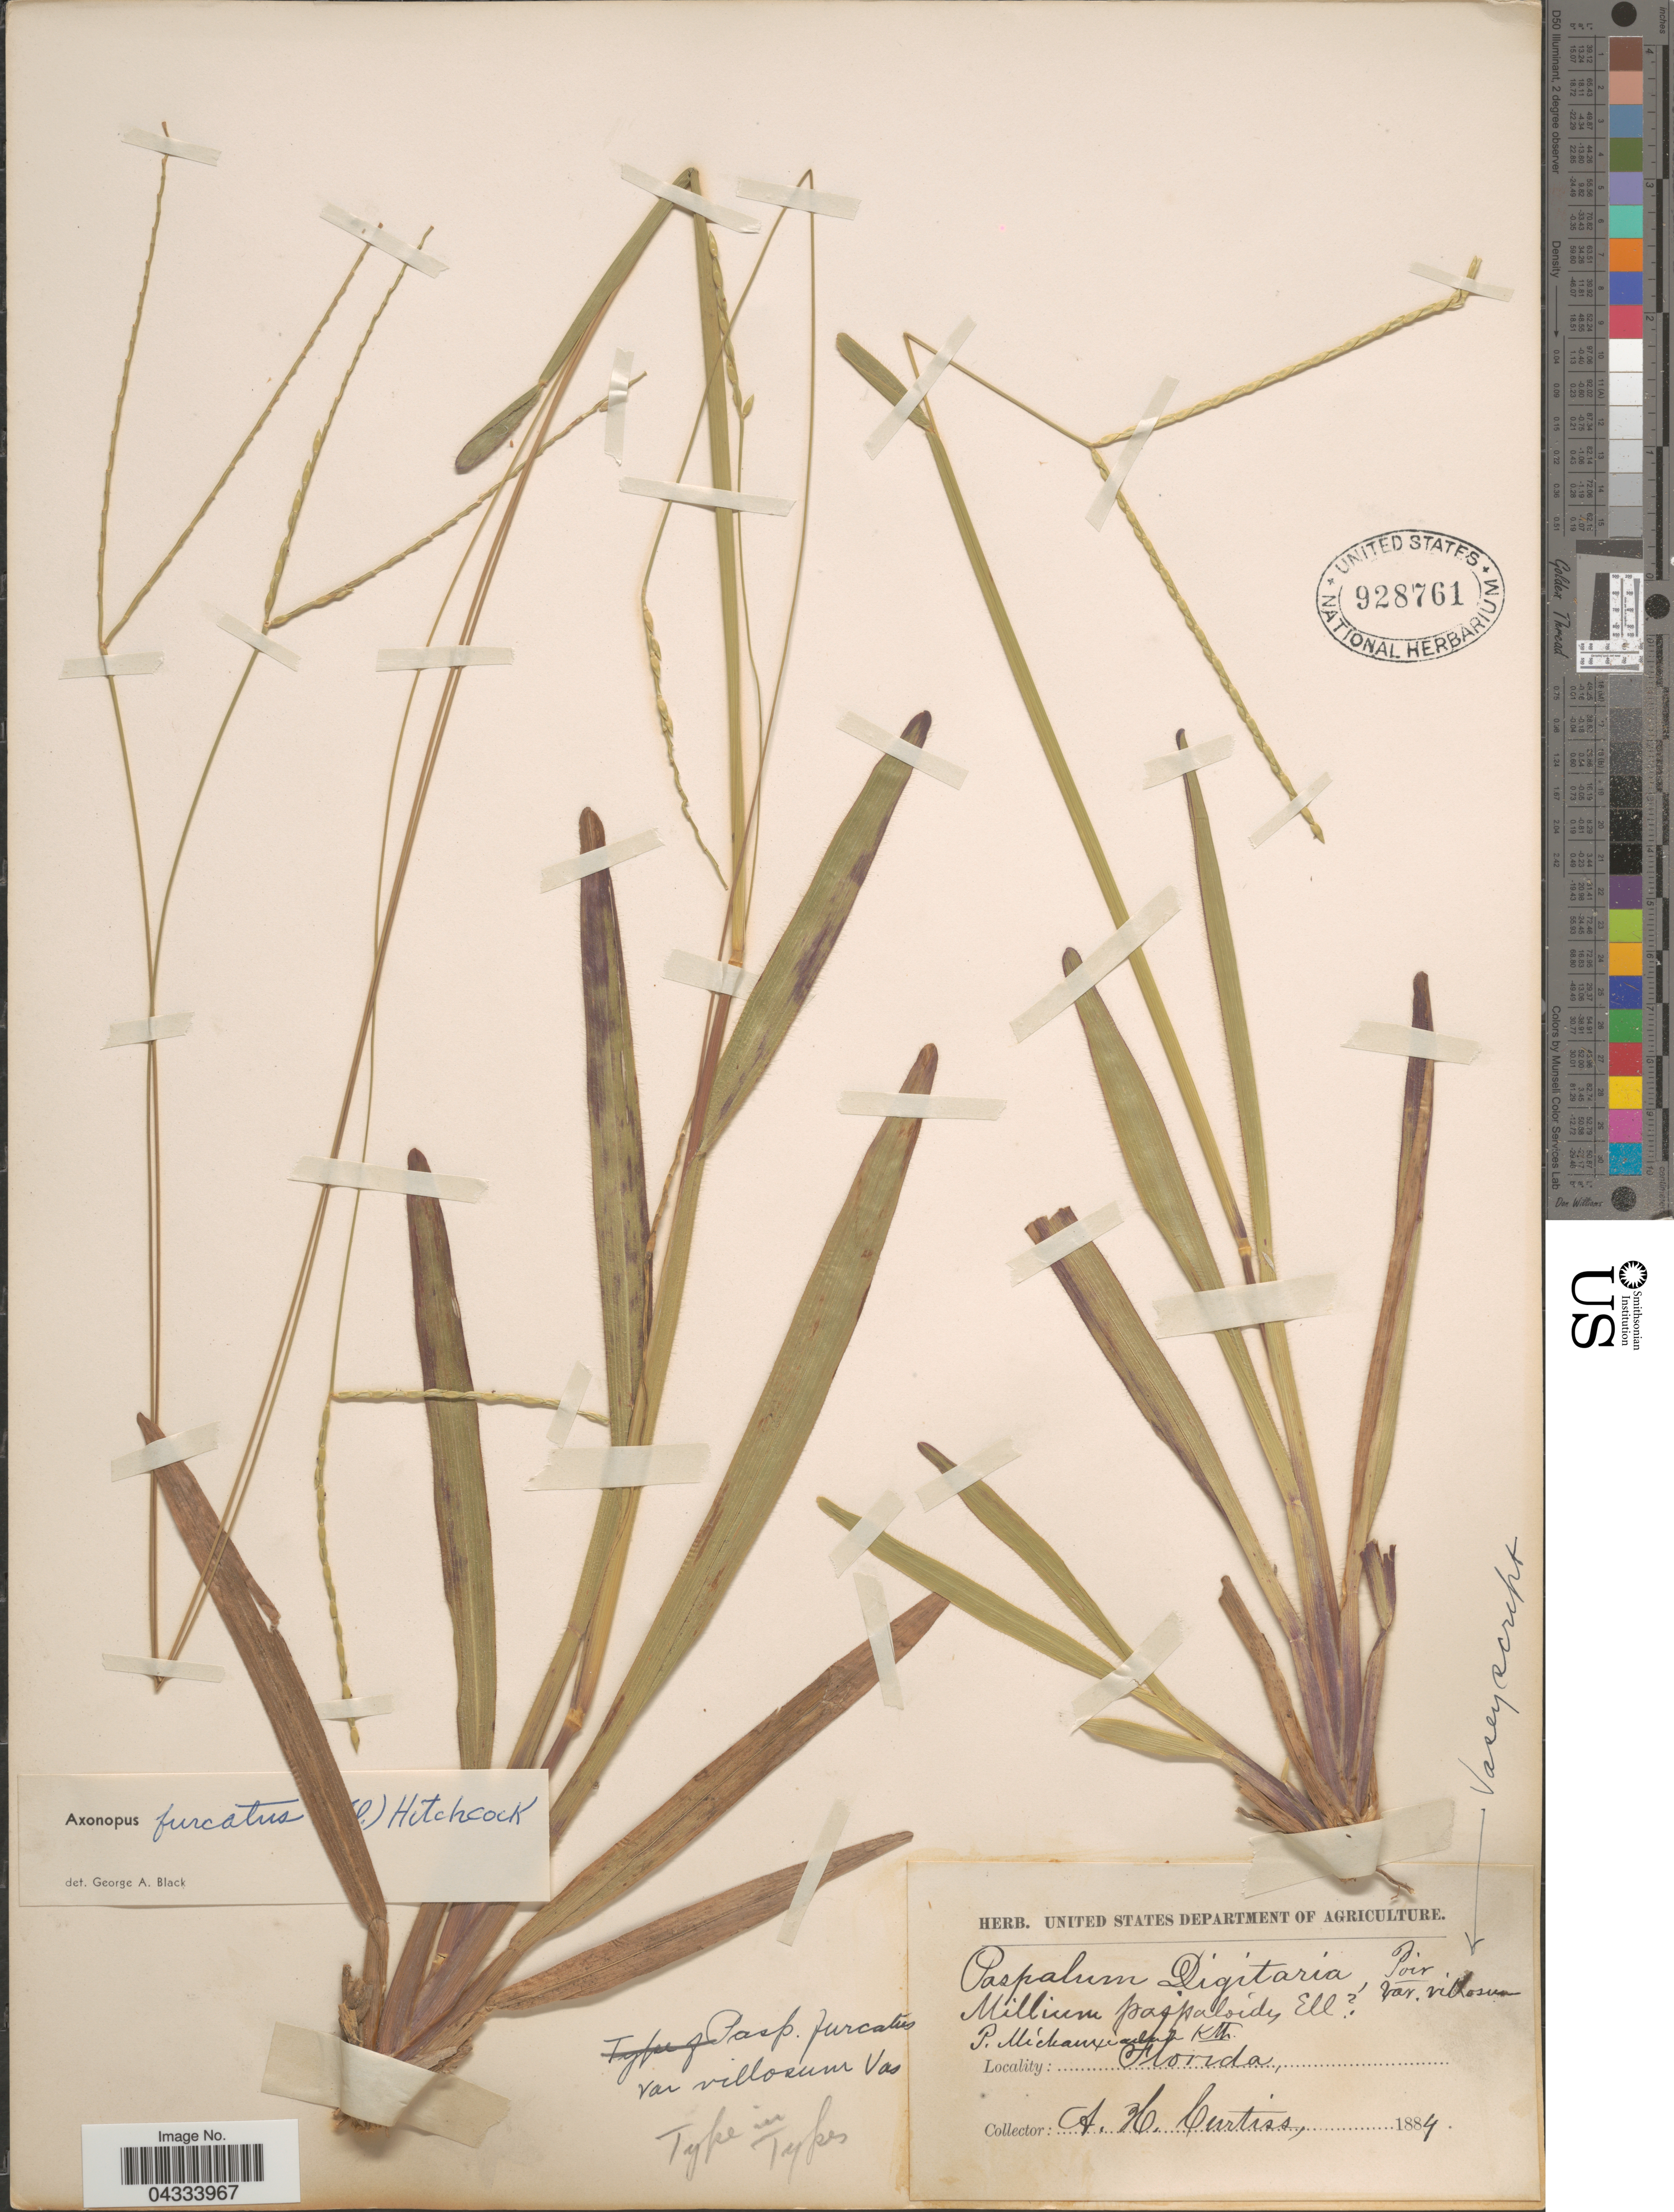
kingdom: Plantae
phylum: Tracheophyta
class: Liliopsida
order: Poales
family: Poaceae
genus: Axonopus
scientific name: Axonopus furcatus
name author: (Flüggé) Hitchc.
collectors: A. H. Curtiss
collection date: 1884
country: United States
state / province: Florida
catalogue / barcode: US 928761